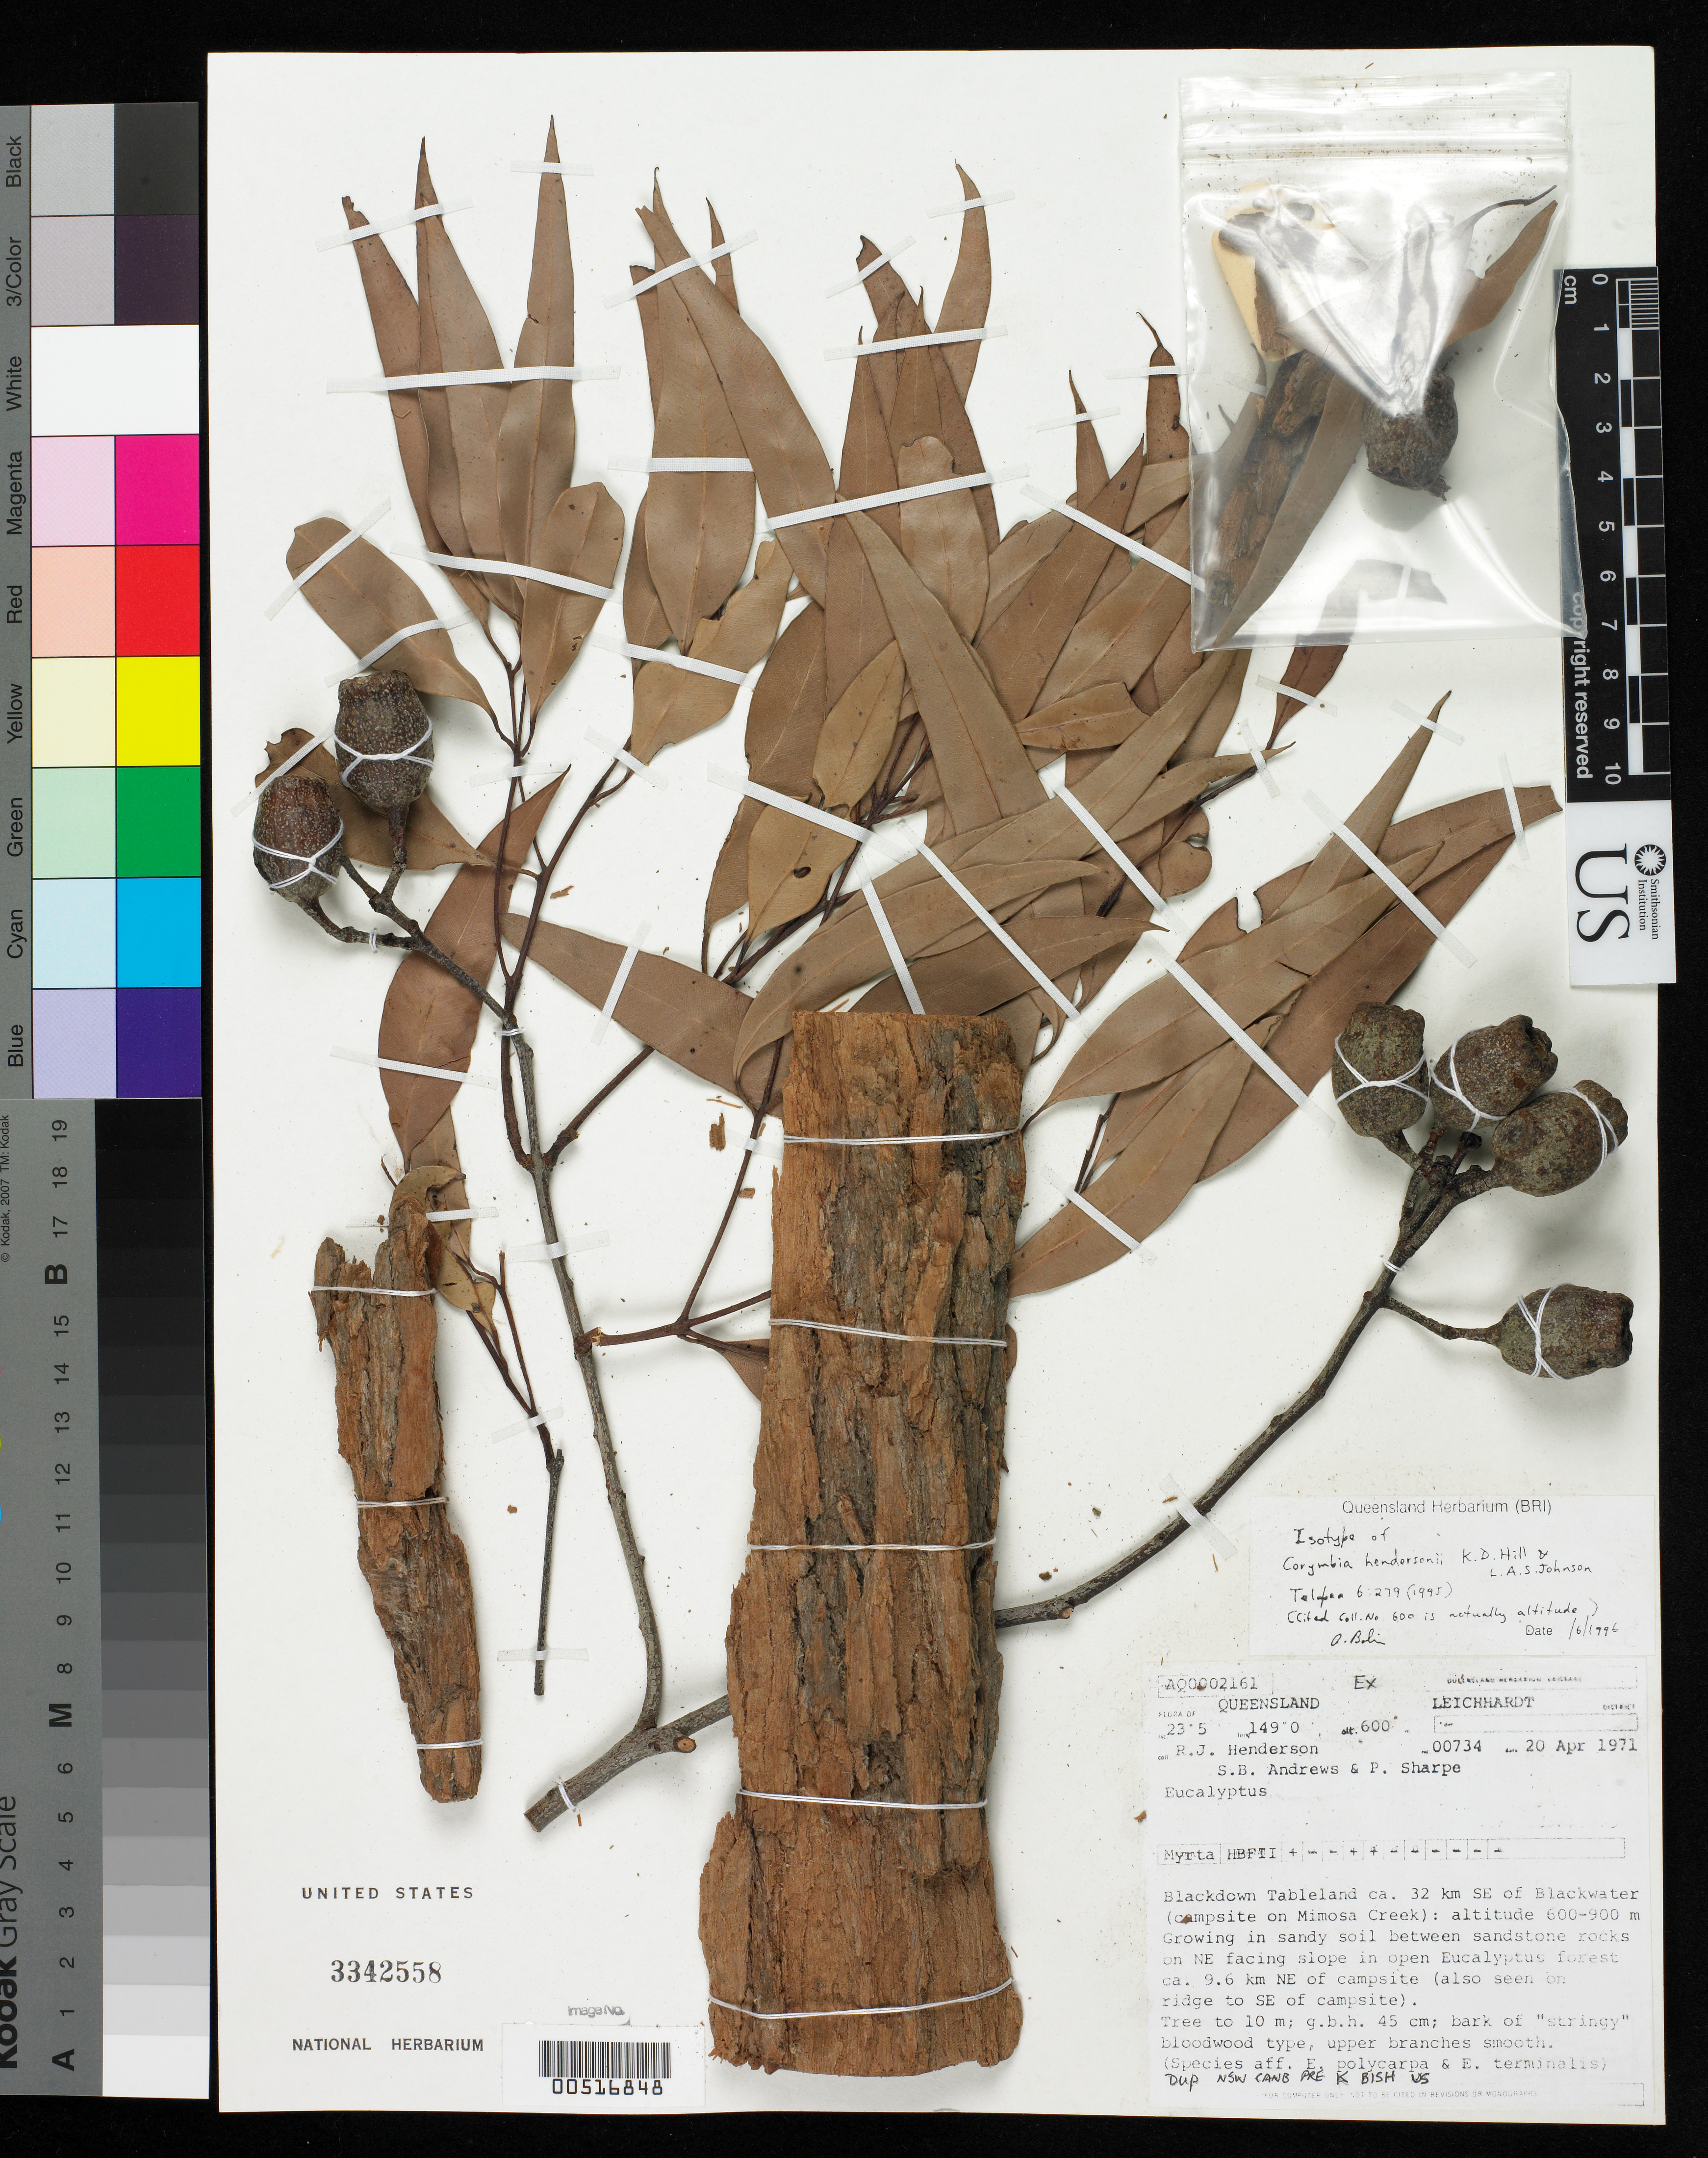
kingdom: Plantae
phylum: Tracheophyta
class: Magnoliopsida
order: Myrtales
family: Myrtaceae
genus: Corymbia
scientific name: Corymbia hendersonii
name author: K.D. Hill & L.A.S. Johnson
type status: Isotype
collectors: R. J. F. Henderson, S. B. Andrews & P. Sharpe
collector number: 734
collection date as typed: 20 Apr 1971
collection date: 1971-04-20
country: Australia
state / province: Queensland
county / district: Leichhardt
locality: Blackdown tableland, ca. 32 km SE of Blackwater, campsite on Mimosa Creek.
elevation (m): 600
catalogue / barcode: US 3342558